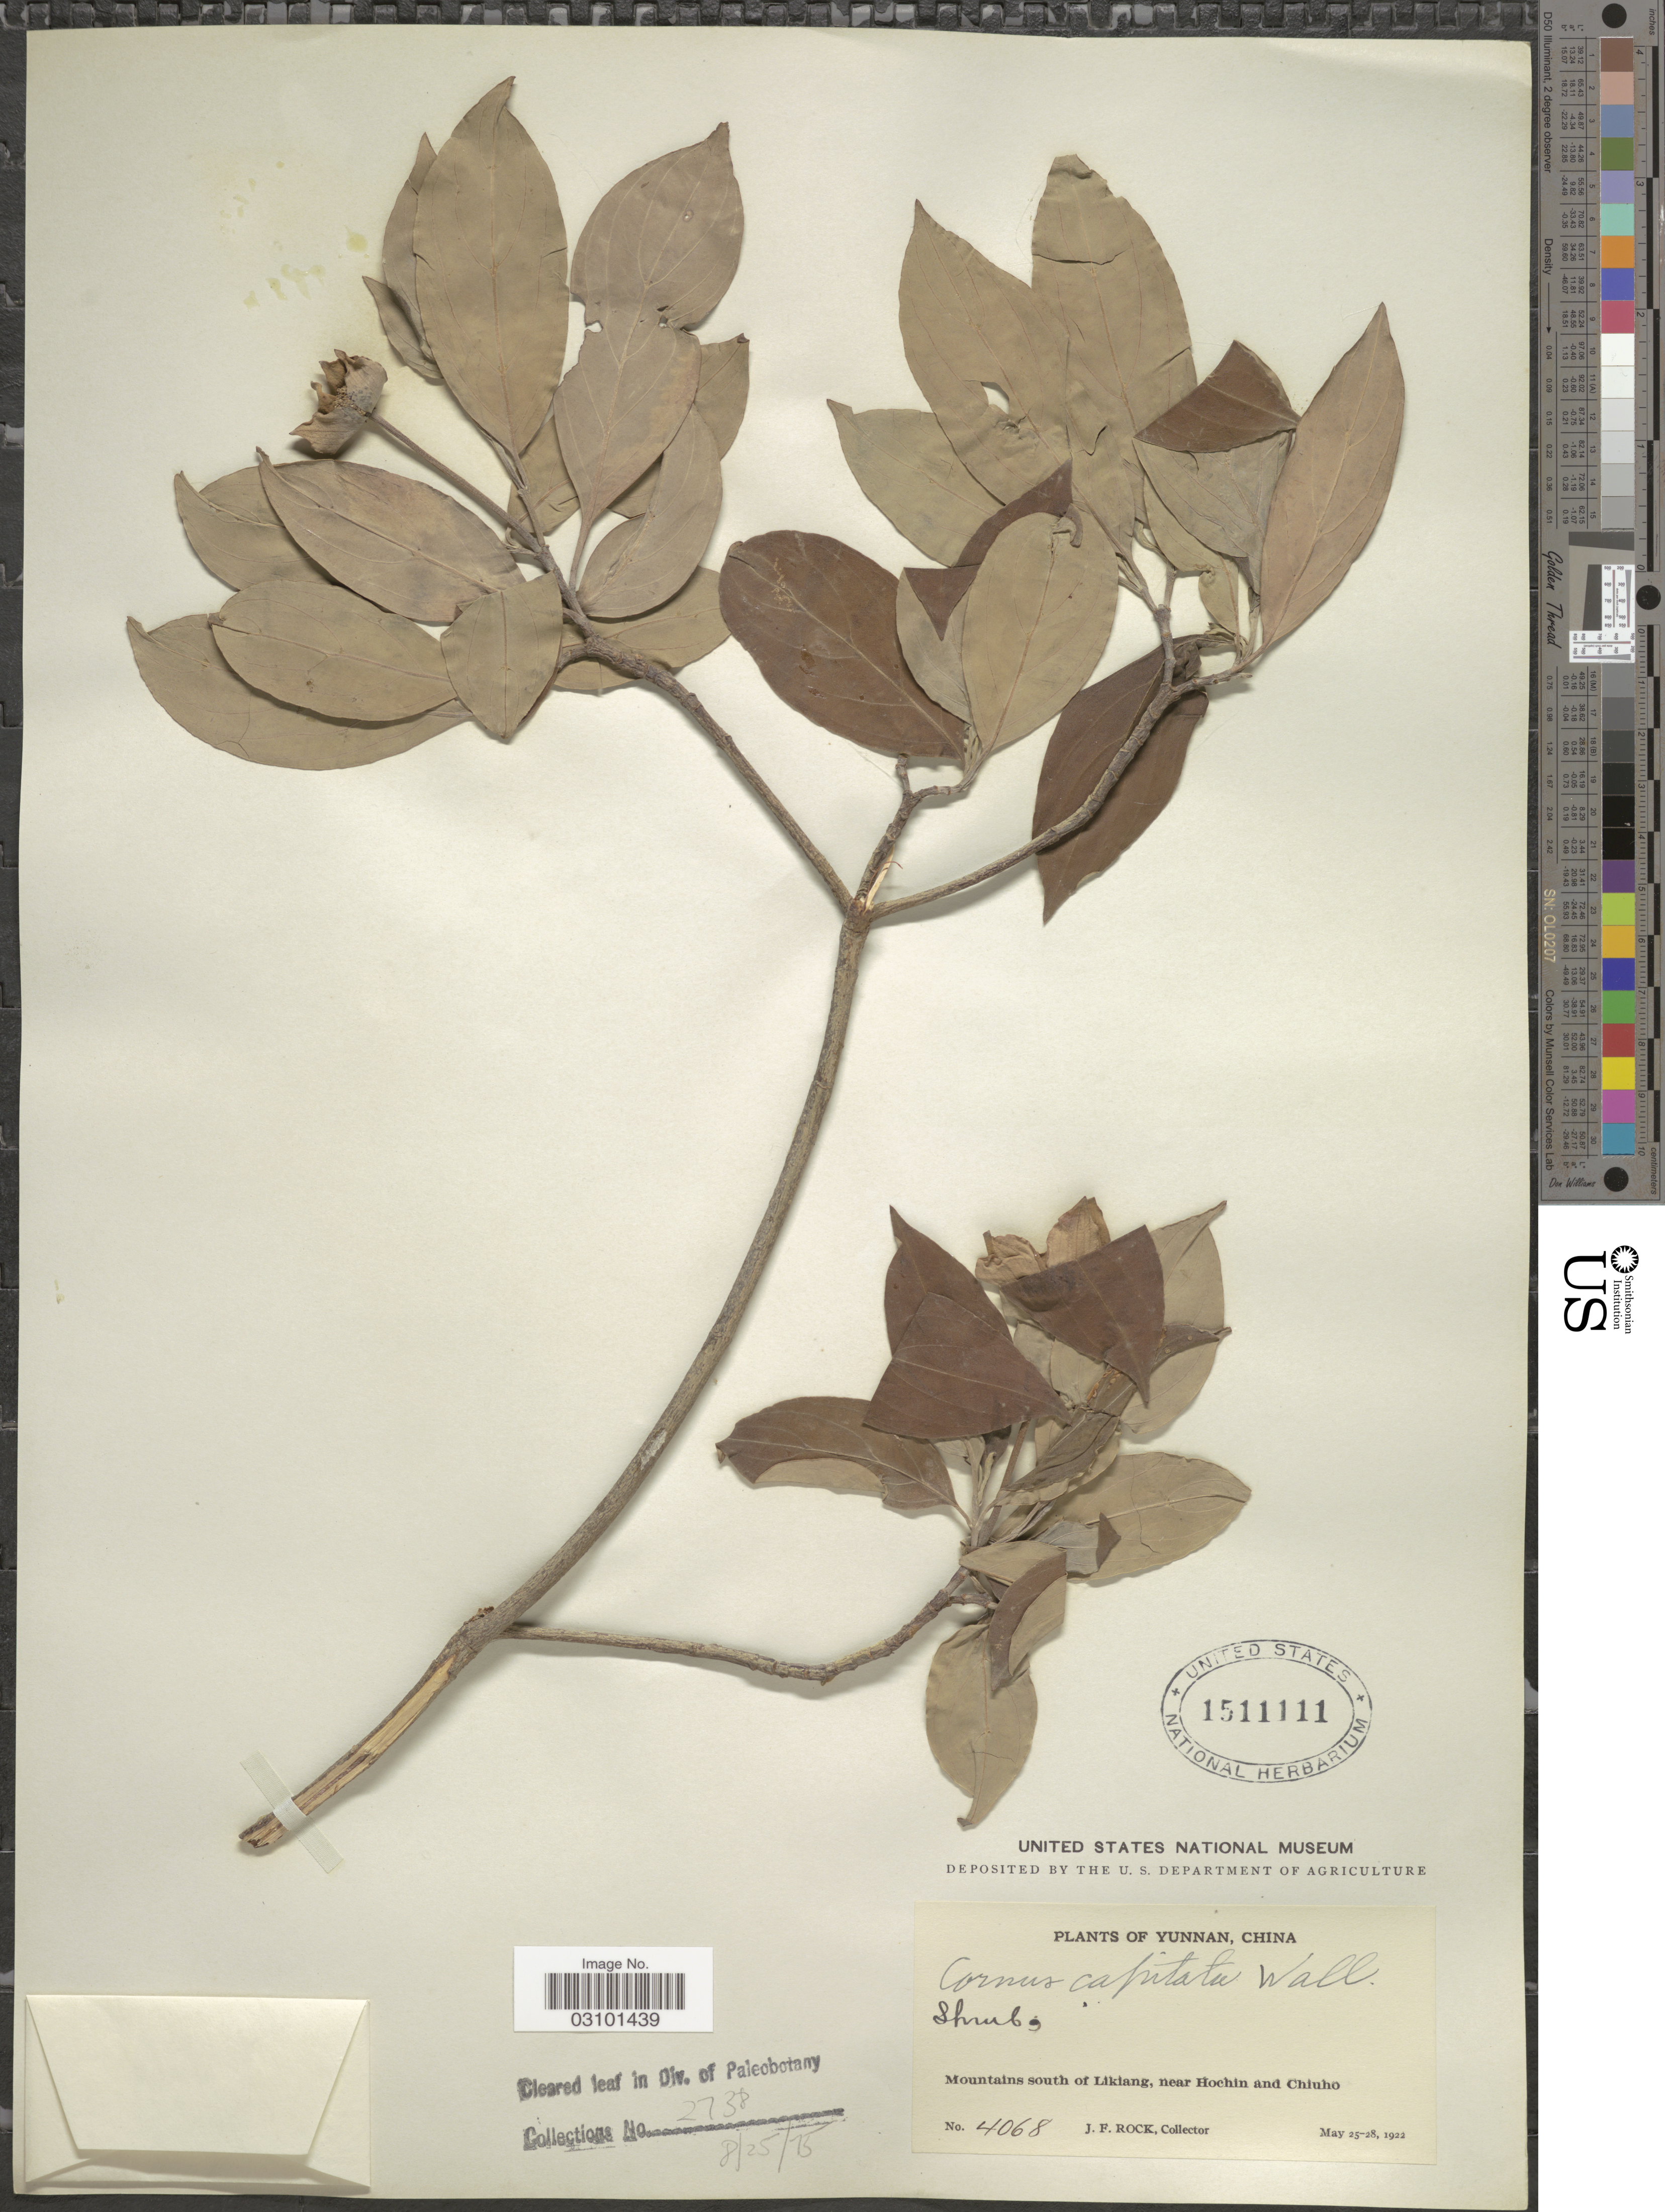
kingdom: Plantae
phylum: Tracheophyta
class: Magnoliopsida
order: Cornales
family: Cornaceae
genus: Cornus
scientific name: Cornus capitata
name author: Wall.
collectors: J. Rock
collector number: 4068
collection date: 1922-05-25/1922-05-28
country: China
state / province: Yunnan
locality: Mountains south of Likiang, near Hochin and Chiuho.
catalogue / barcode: US 1511111